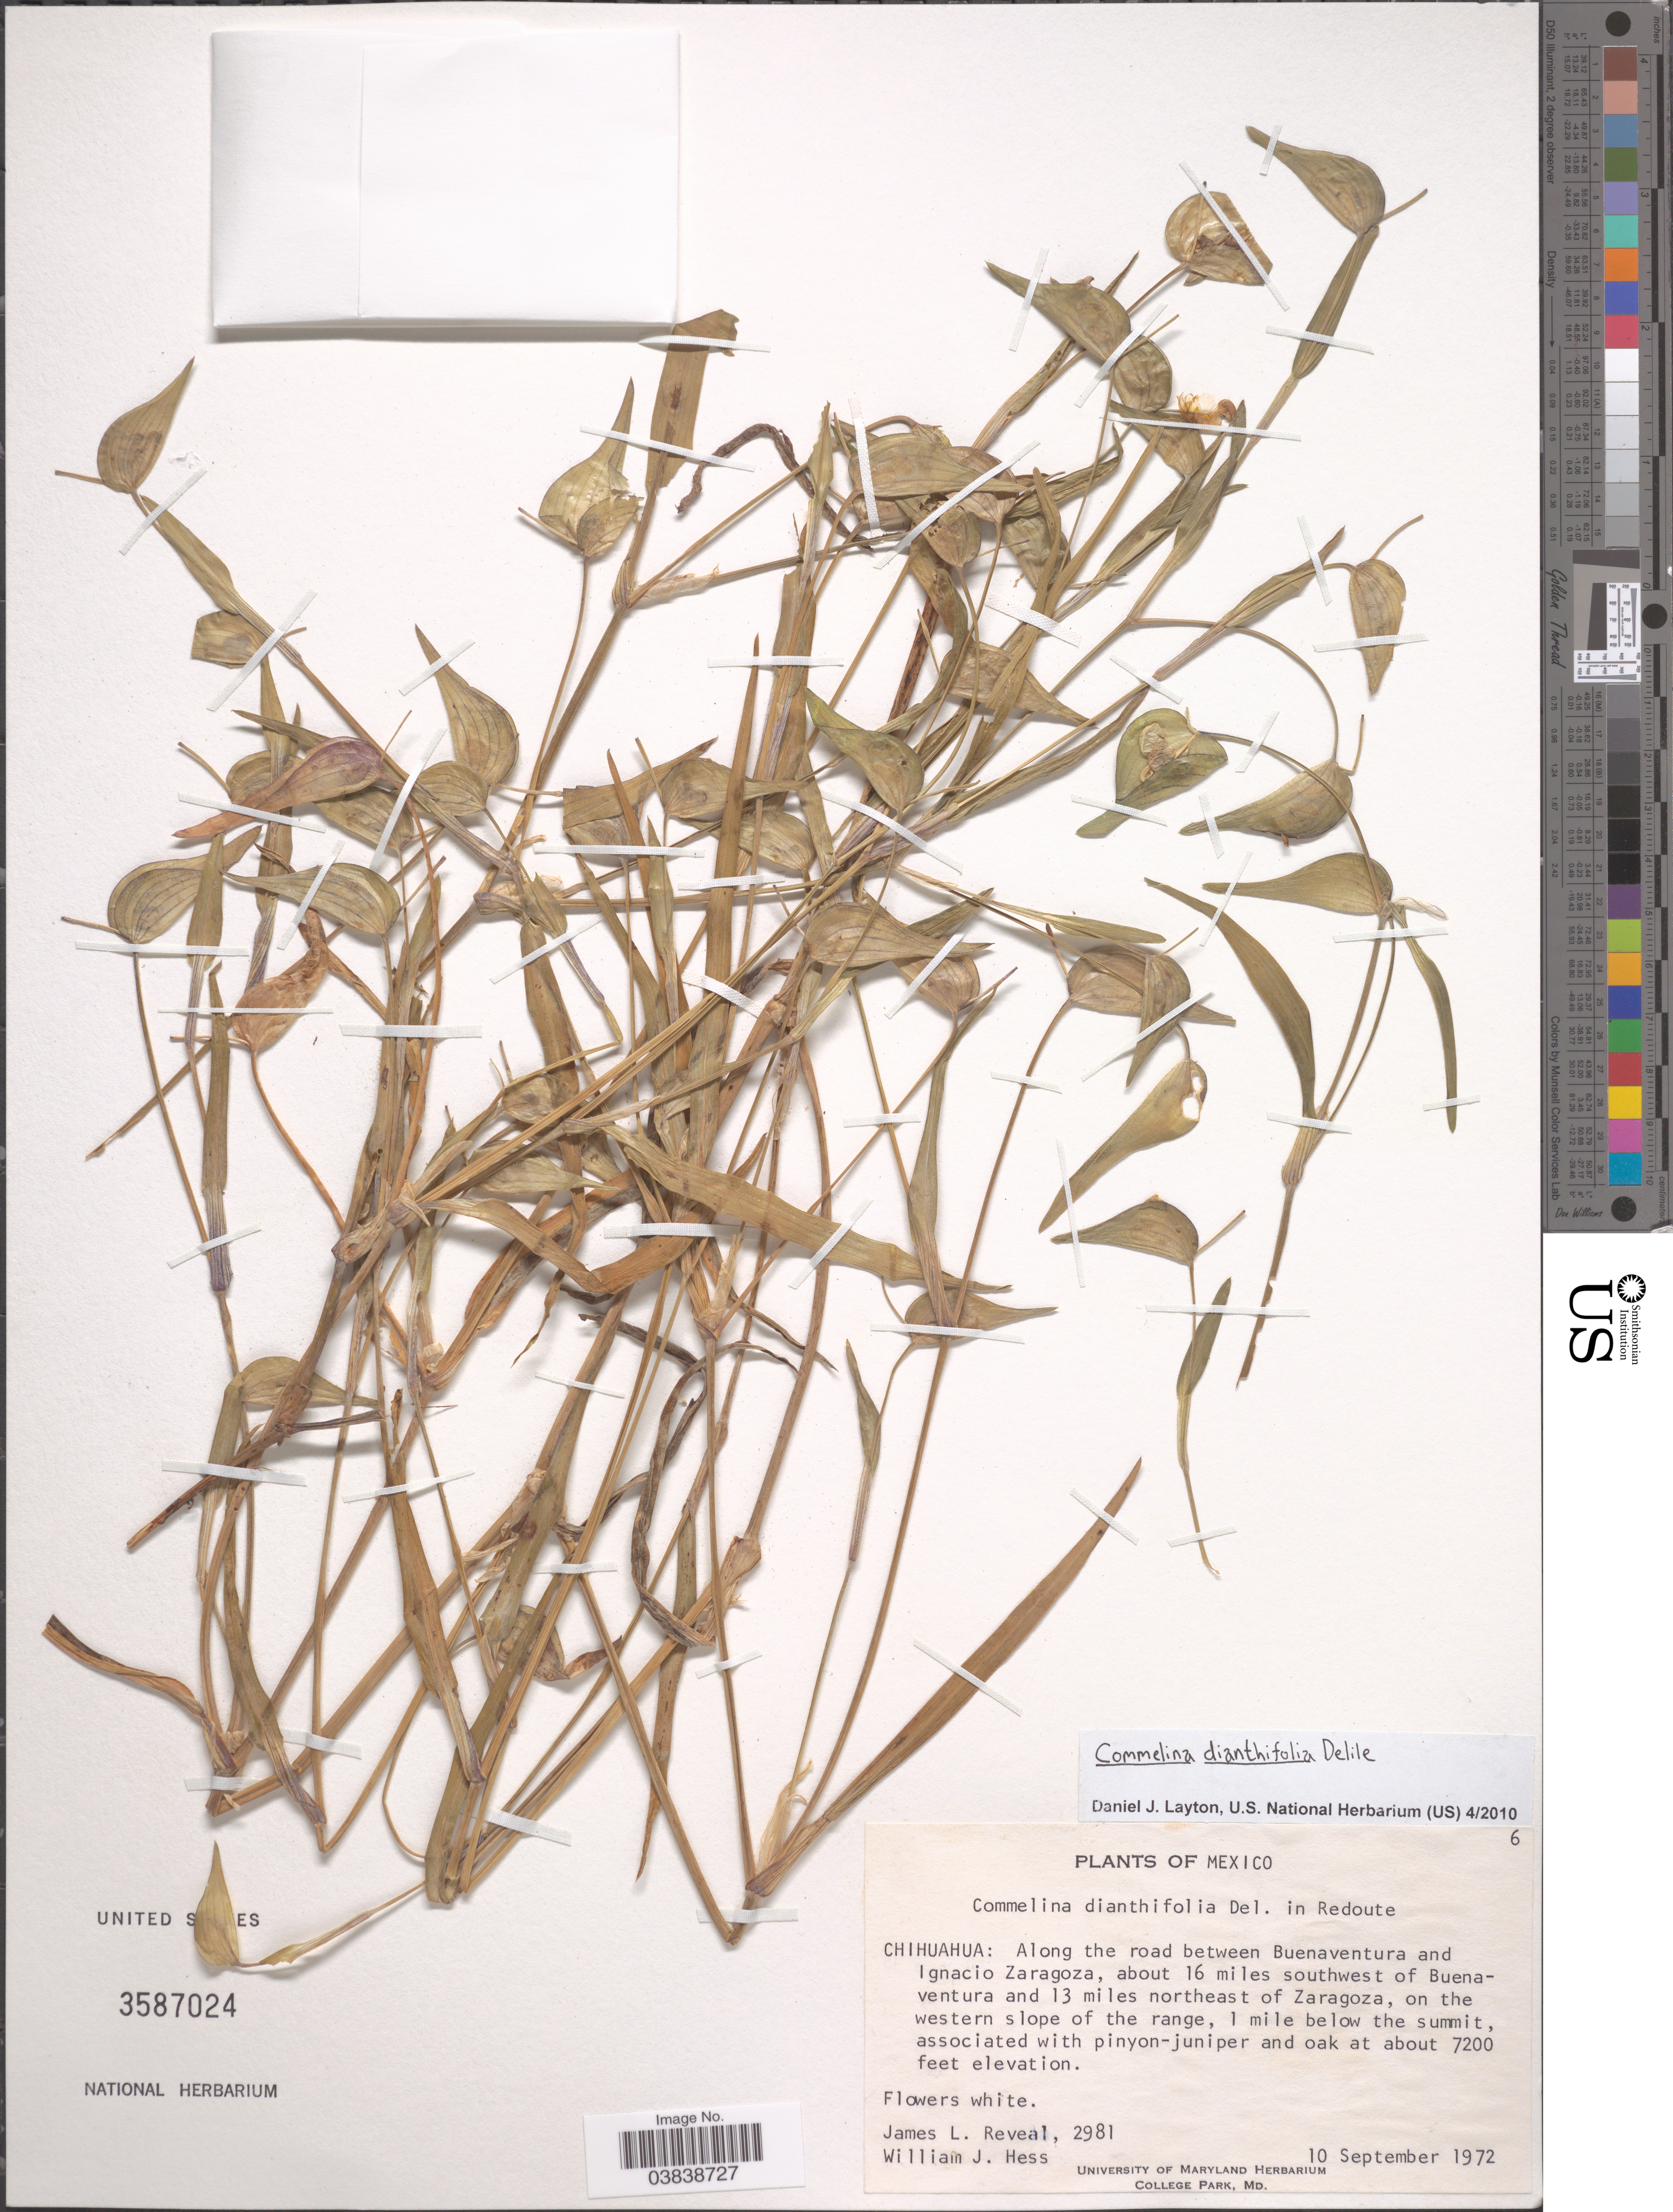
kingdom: Plantae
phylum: Tracheophyta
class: Liliopsida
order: Commelinales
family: Commelinaceae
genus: Commelina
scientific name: Commelina dianthifolia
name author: Redouté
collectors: J. L. Reveal & W. Hess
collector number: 2981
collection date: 1972-09-10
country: Mexico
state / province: Chihuahua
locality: Along the road between Buenaventura and Ignacio Zaragoza, about 16 miles southwest of Buenaventura and 13 miles northeast of Zaragoza, on the western slope of the range, 1 mile below the summit.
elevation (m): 2195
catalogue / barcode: US 3587024